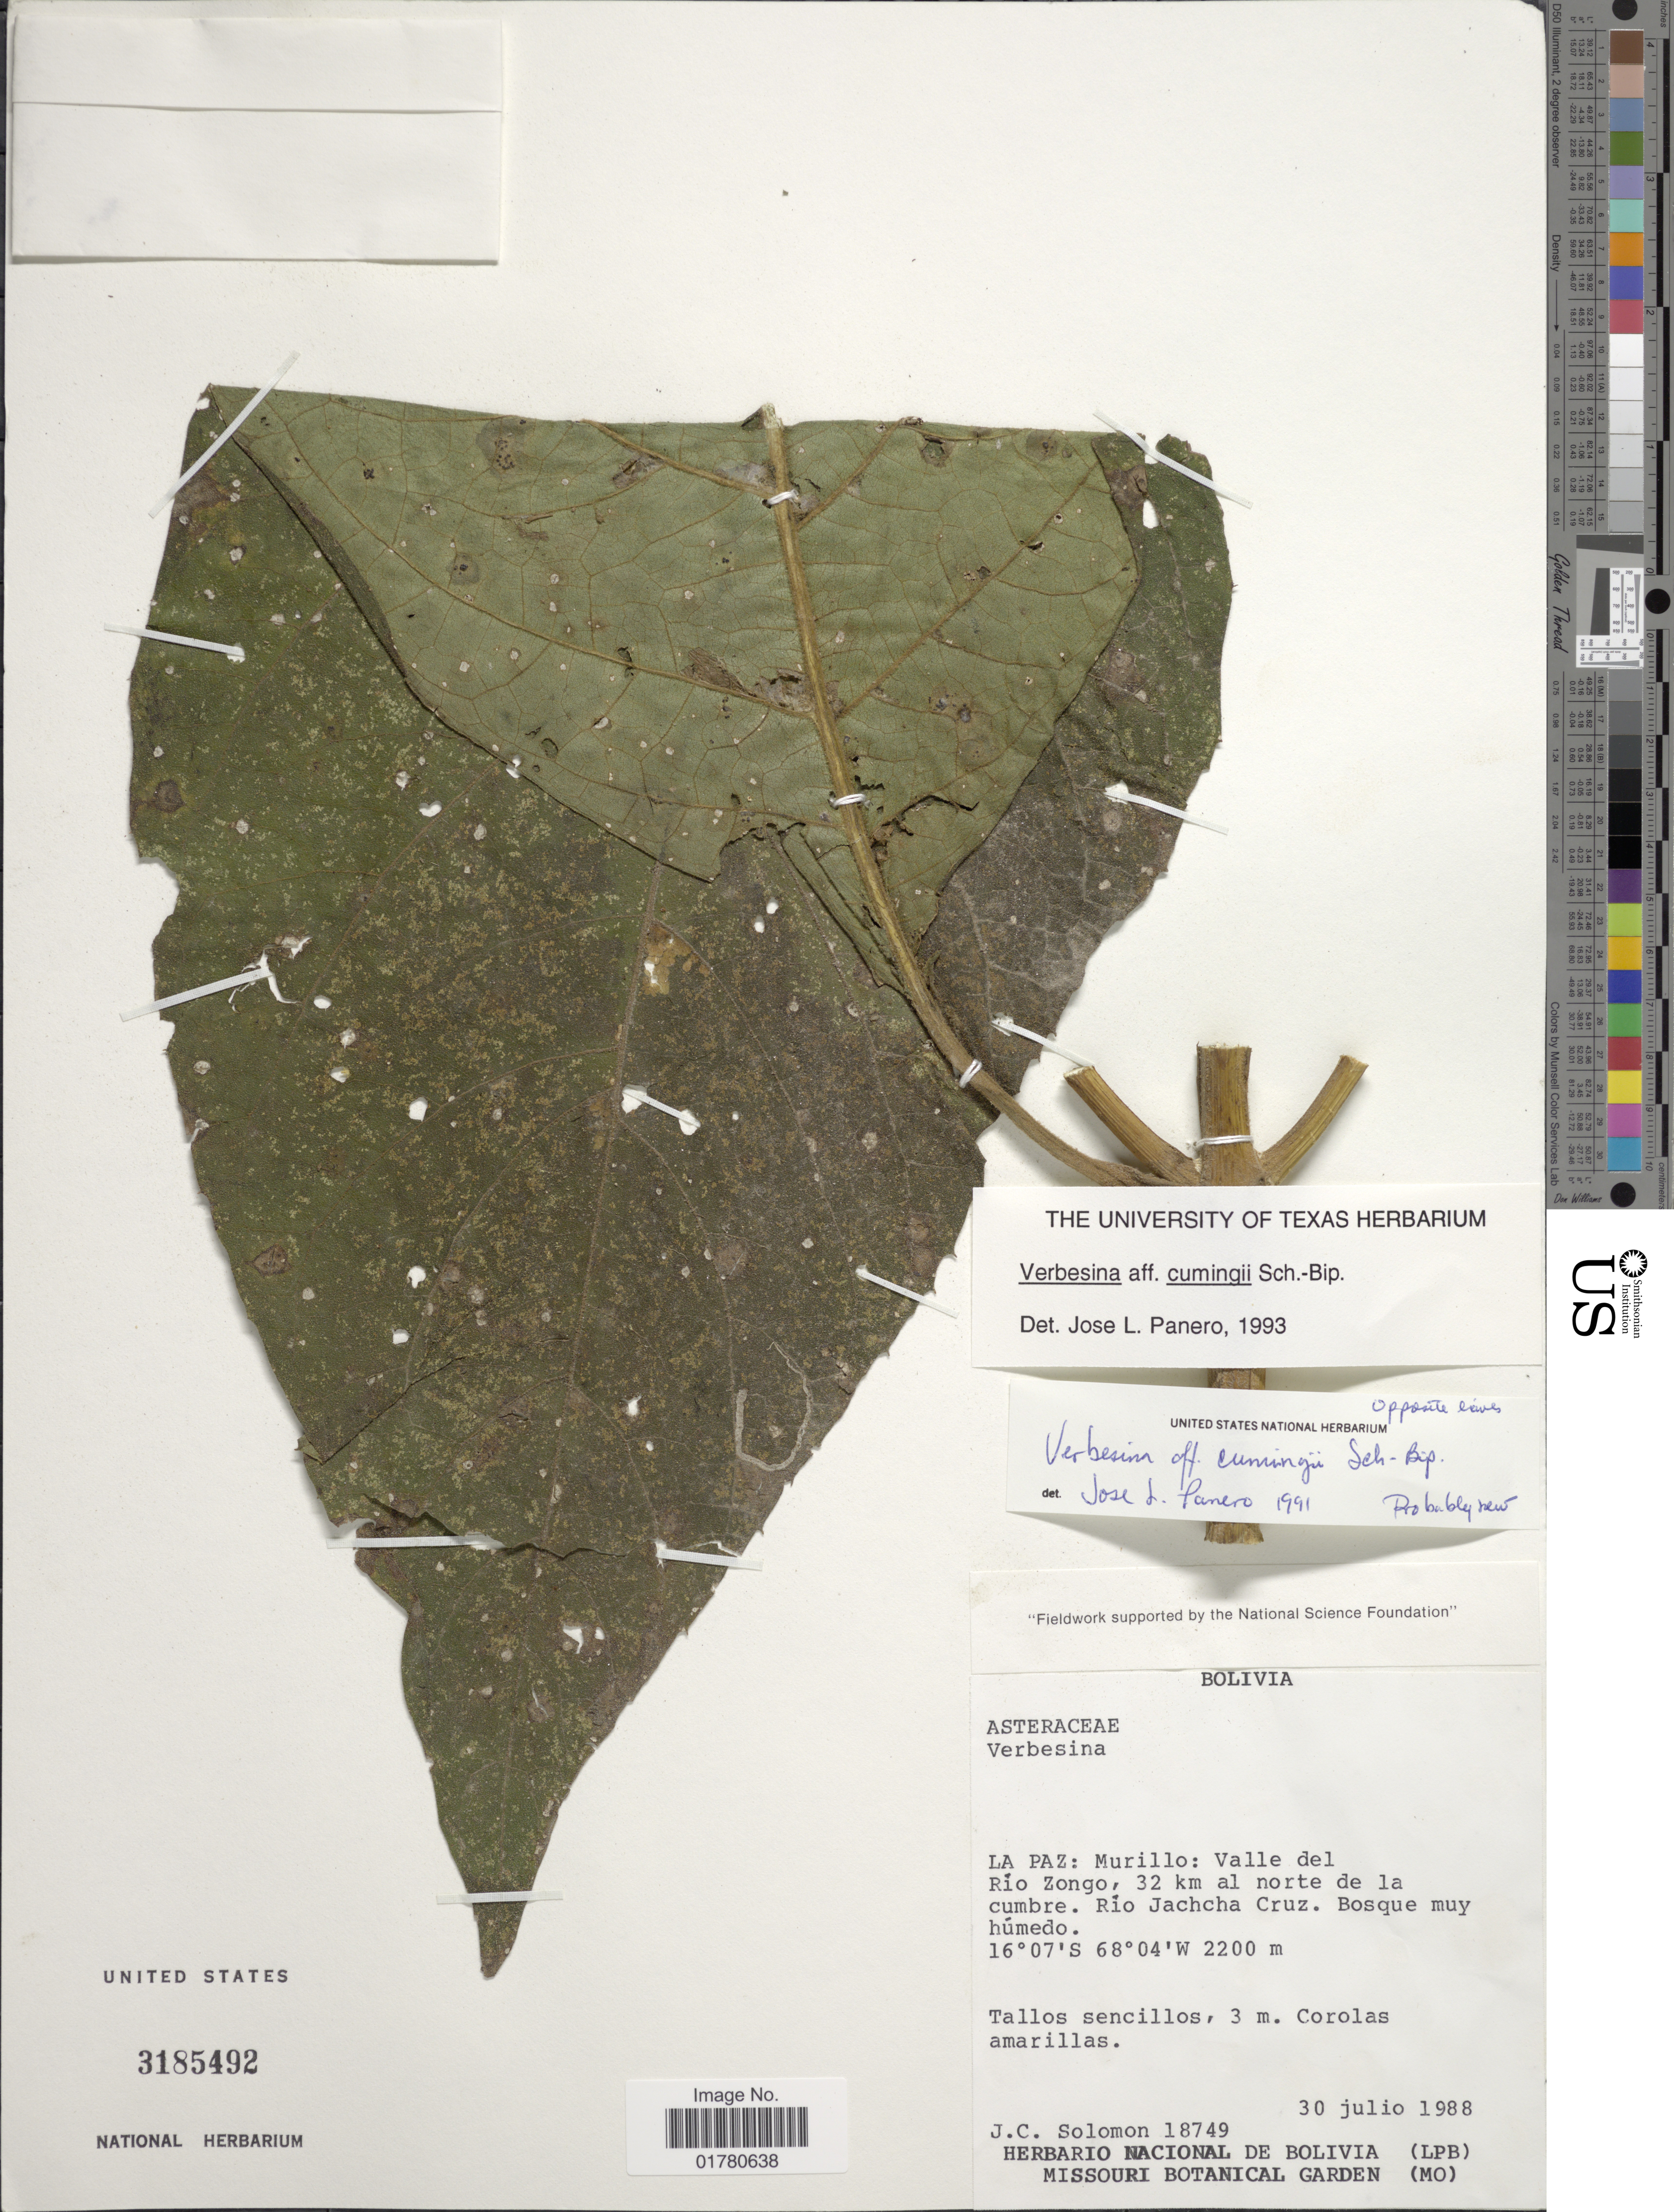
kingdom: Plantae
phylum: Tracheophyta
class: Magnoliopsida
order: Asterales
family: Asteraceae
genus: Verbesina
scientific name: Verbesina cumingii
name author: Sch. Bip. ex S.F. Blake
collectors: J. C. Solomon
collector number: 18749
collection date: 1988-07-30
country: Bolivia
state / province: La Paz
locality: Murillo: Valle del Río Zongo, 32 km al norte de la cumbre, Río Jachcha Cruz. Bosque muy húmedo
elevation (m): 2200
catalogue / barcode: US 3185492